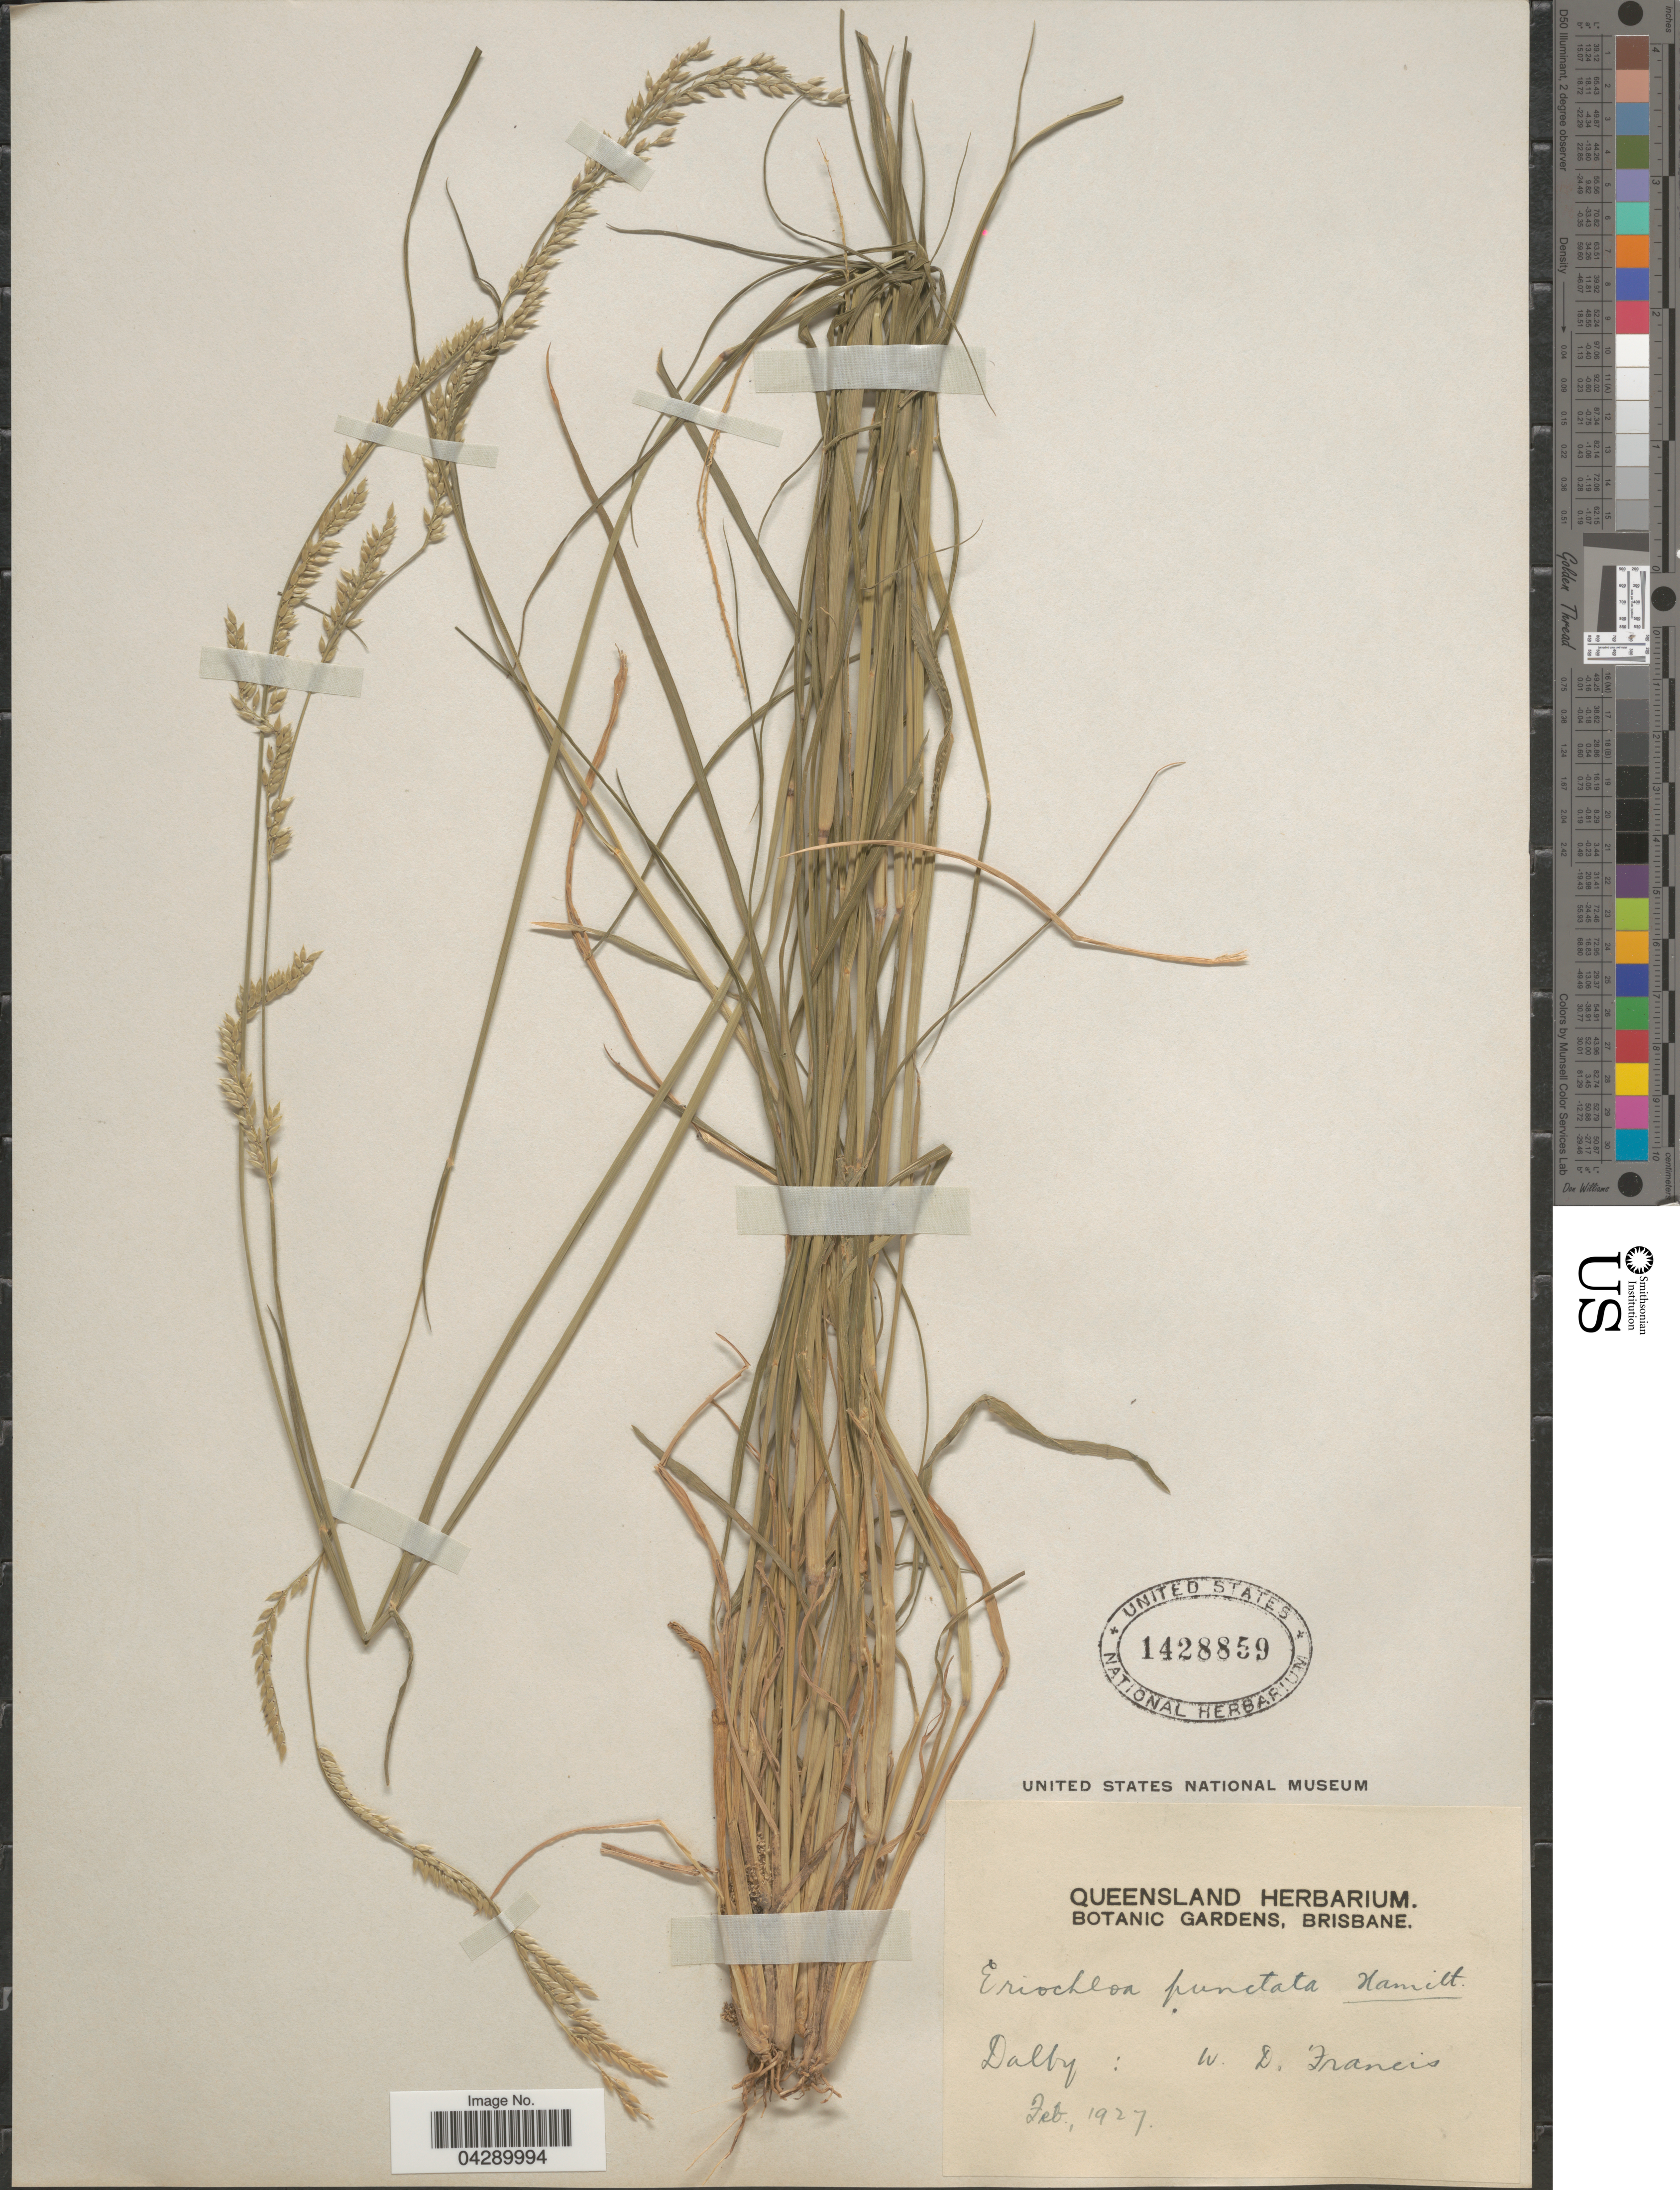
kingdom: Plantae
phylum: Tracheophyta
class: Liliopsida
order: Poales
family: Poaceae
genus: Eriochloa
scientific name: Eriochloa punctata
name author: (L.) Desv. ex Ham.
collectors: W. Francis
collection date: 1927-02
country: Australia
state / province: Queensland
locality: Dalby.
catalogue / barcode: US 1428859